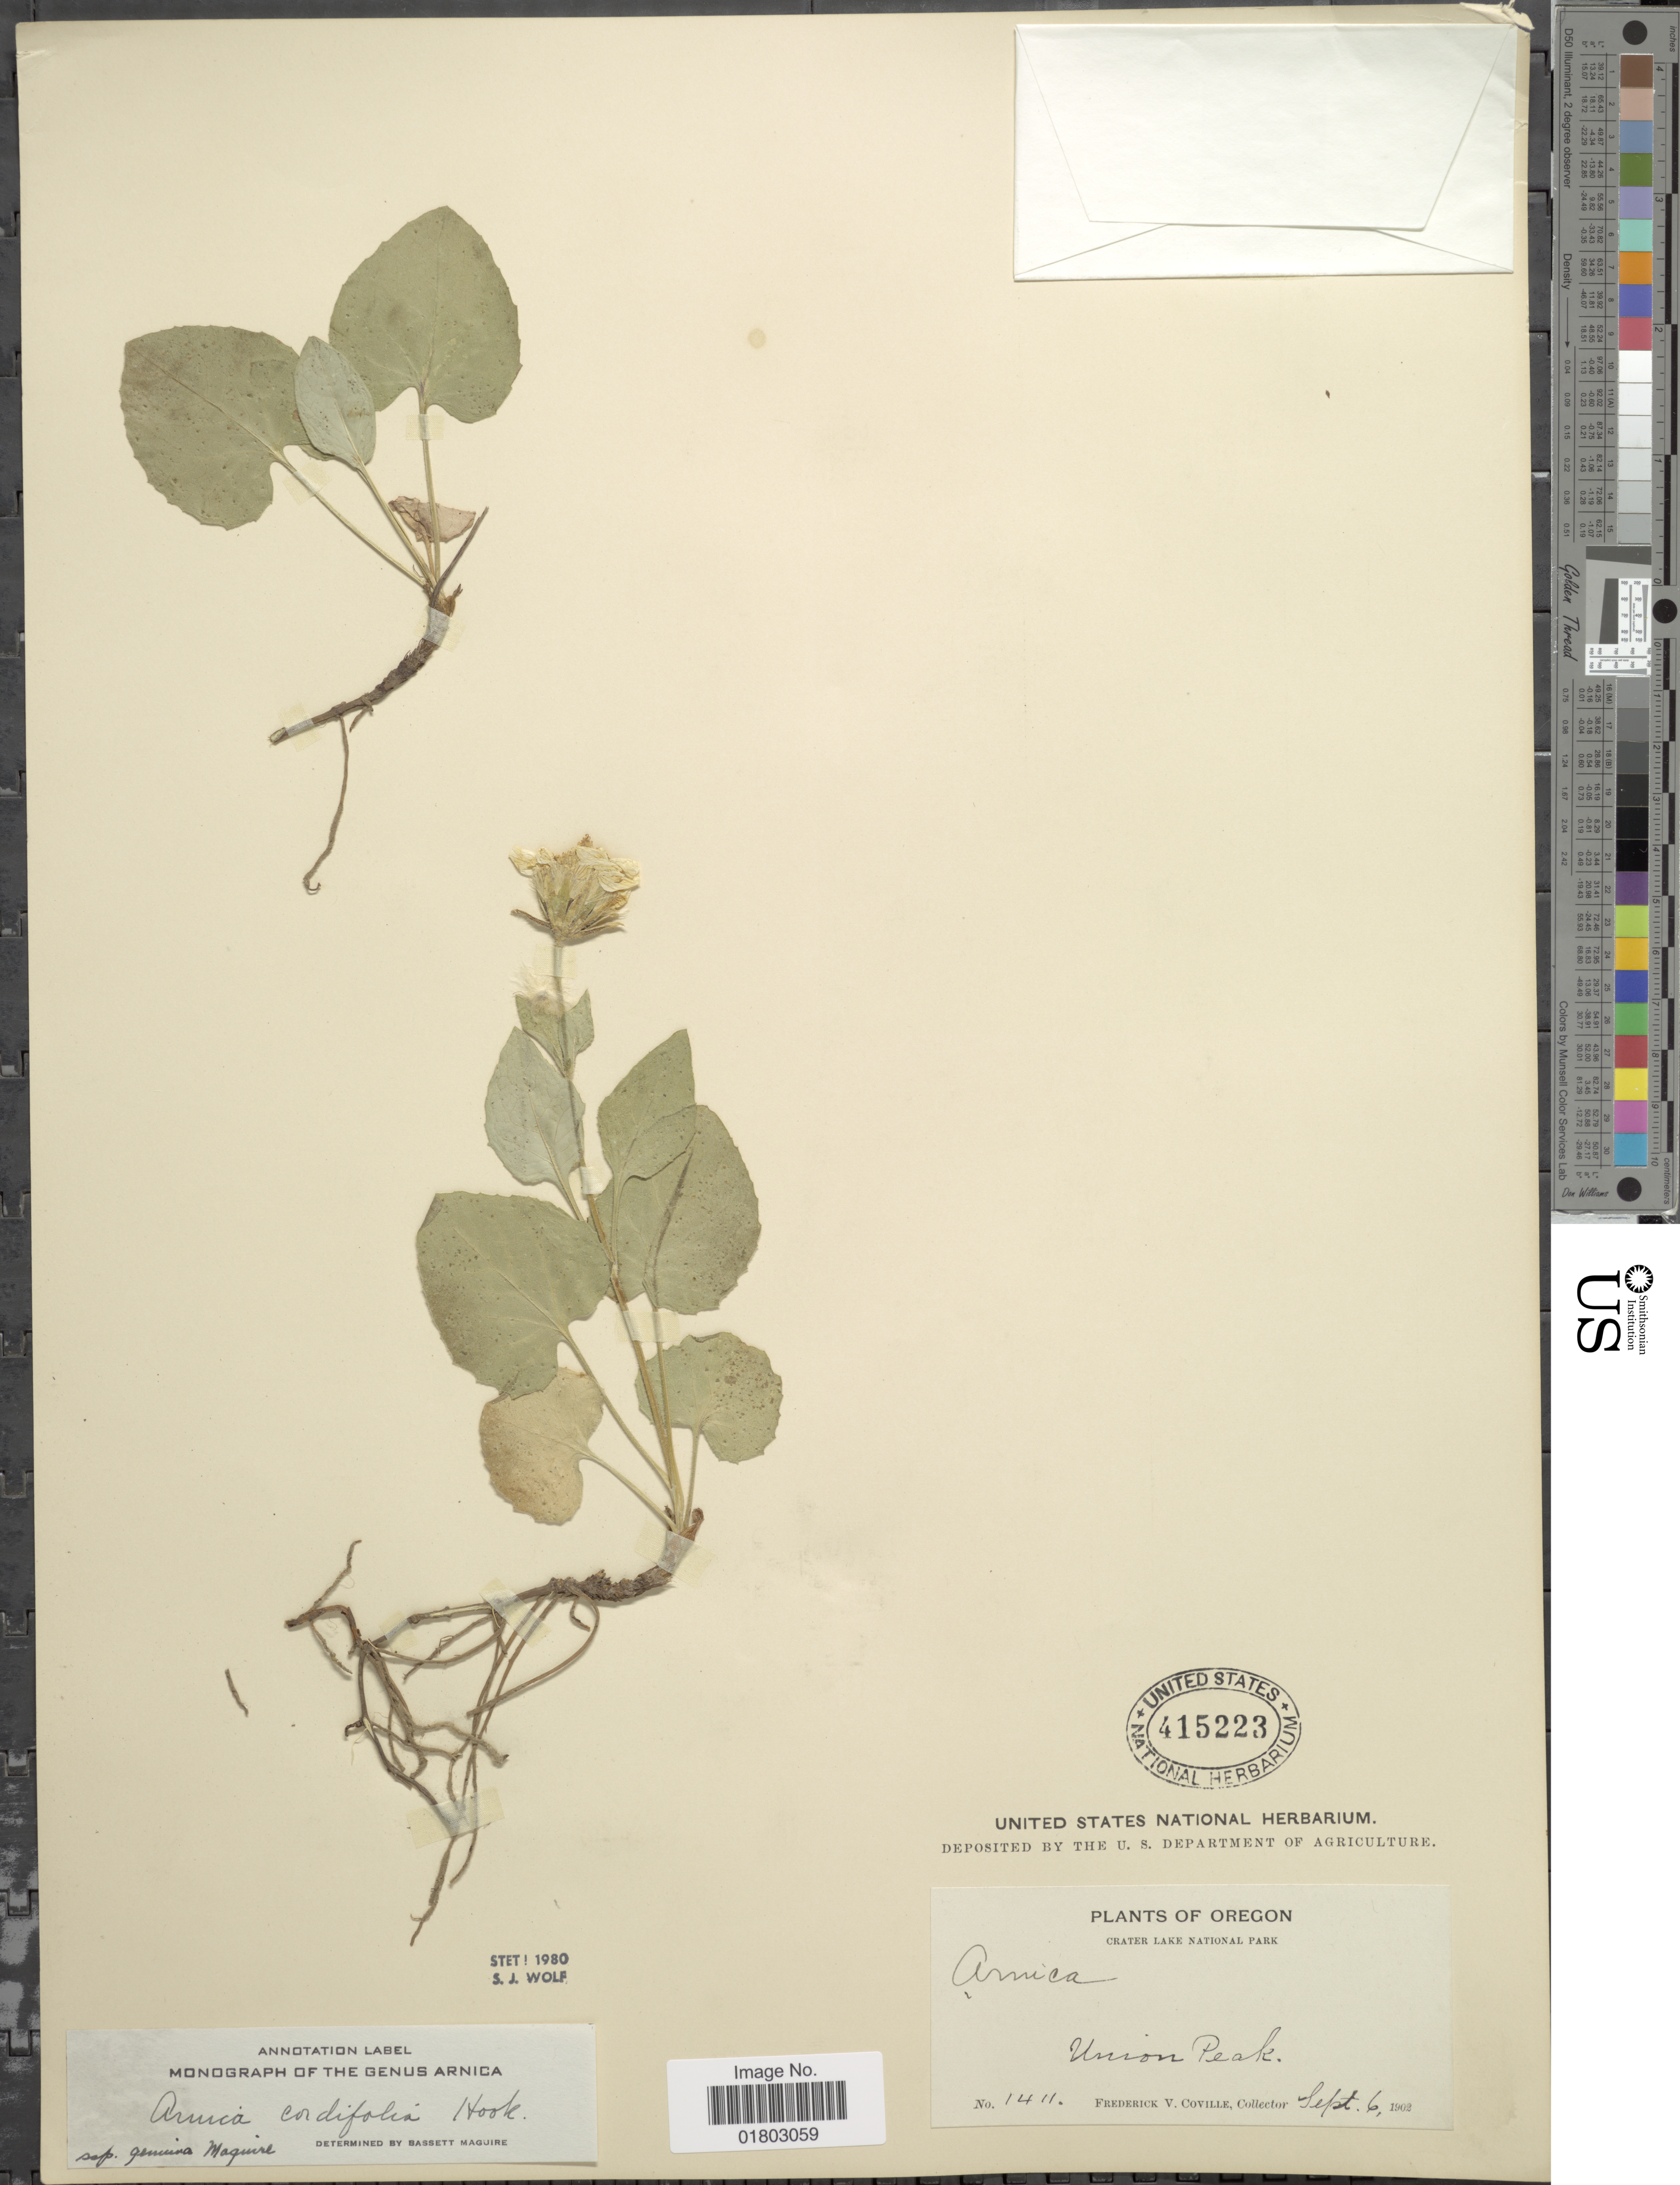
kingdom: Plantae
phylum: Tracheophyta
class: Magnoliopsida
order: Asterales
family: Asteraceae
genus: Arnica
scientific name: Arnica cordifolia subsp. genuina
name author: Maguire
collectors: F. V. Coville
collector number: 1411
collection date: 1902-09-06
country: United States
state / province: Oregon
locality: Crater Lake National Park, Union Peak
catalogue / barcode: US 415223